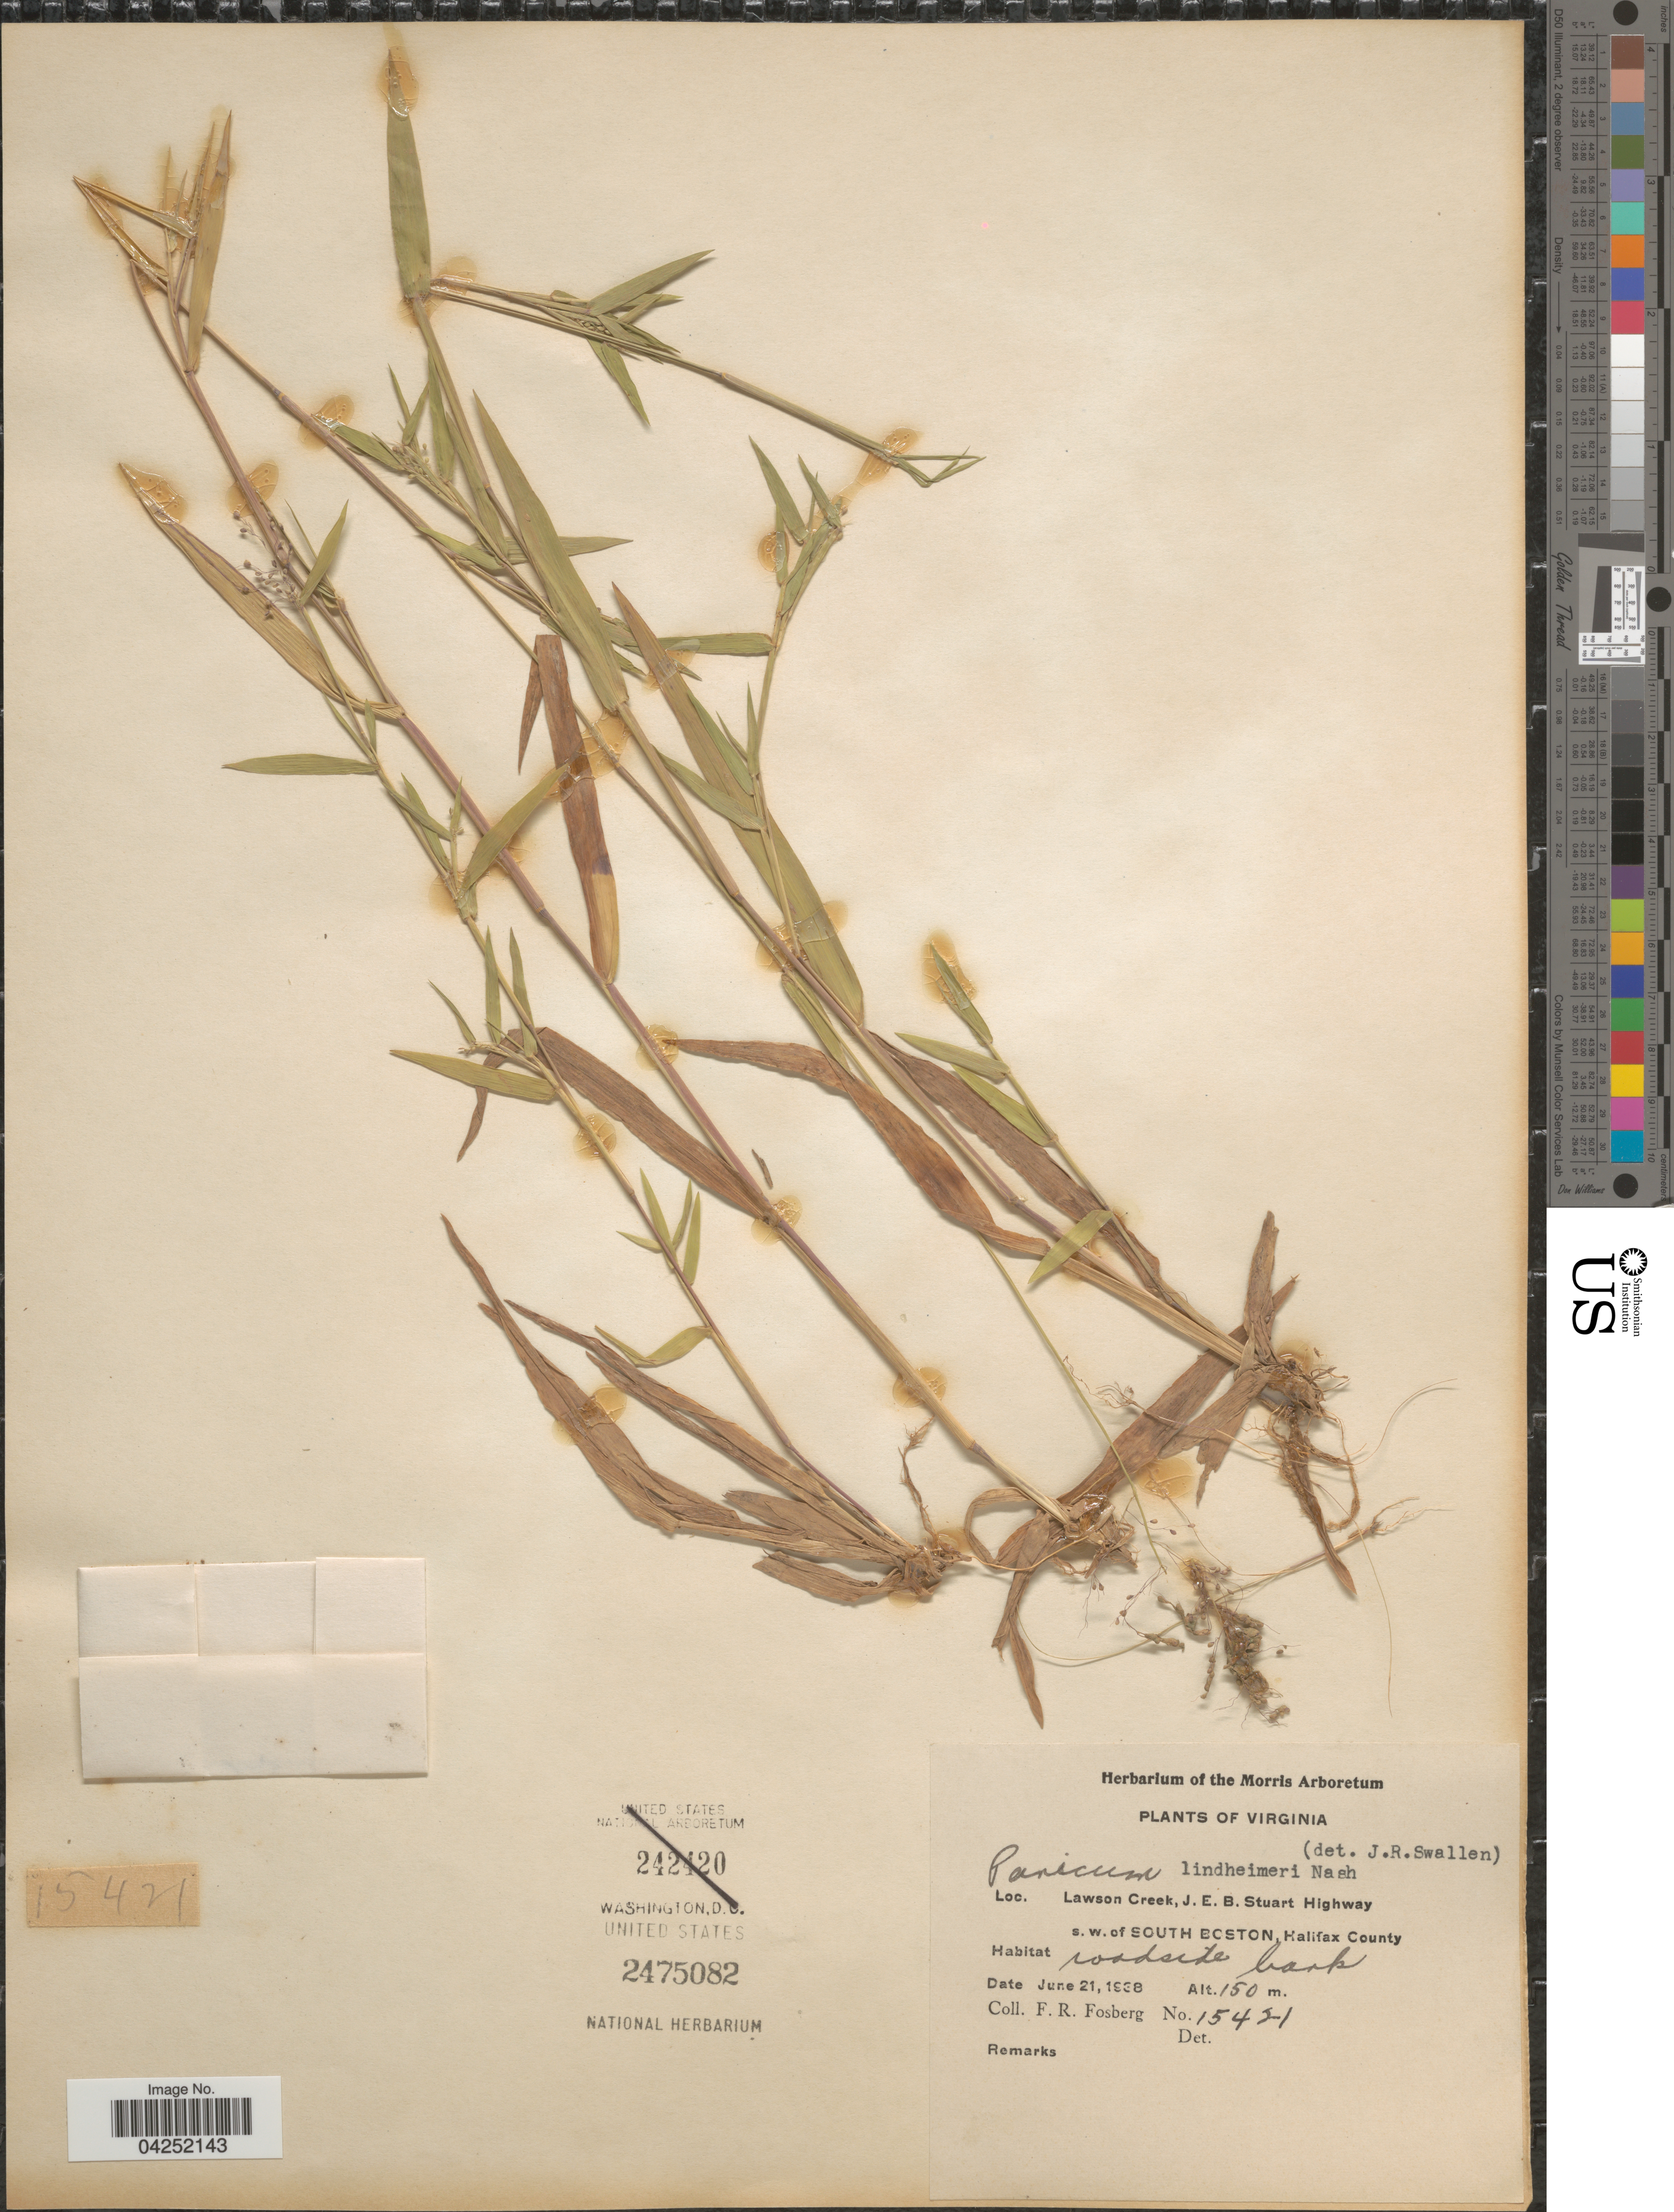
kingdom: Plantae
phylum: Tracheophyta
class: Liliopsida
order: Poales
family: Poaceae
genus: Dichanthelium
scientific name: Dichanthelium acuminatum var. lindheimeri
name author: (Nash) Gould & C.A. Clark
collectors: F. R. Fosberg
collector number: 15421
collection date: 1938-06-21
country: United States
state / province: Virginia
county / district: Halifax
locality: Lawson Creek, J. E. B. Stuart Highway s.w. of South Boston, Halifax County. Roadside bank.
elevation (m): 150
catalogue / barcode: US 2475082